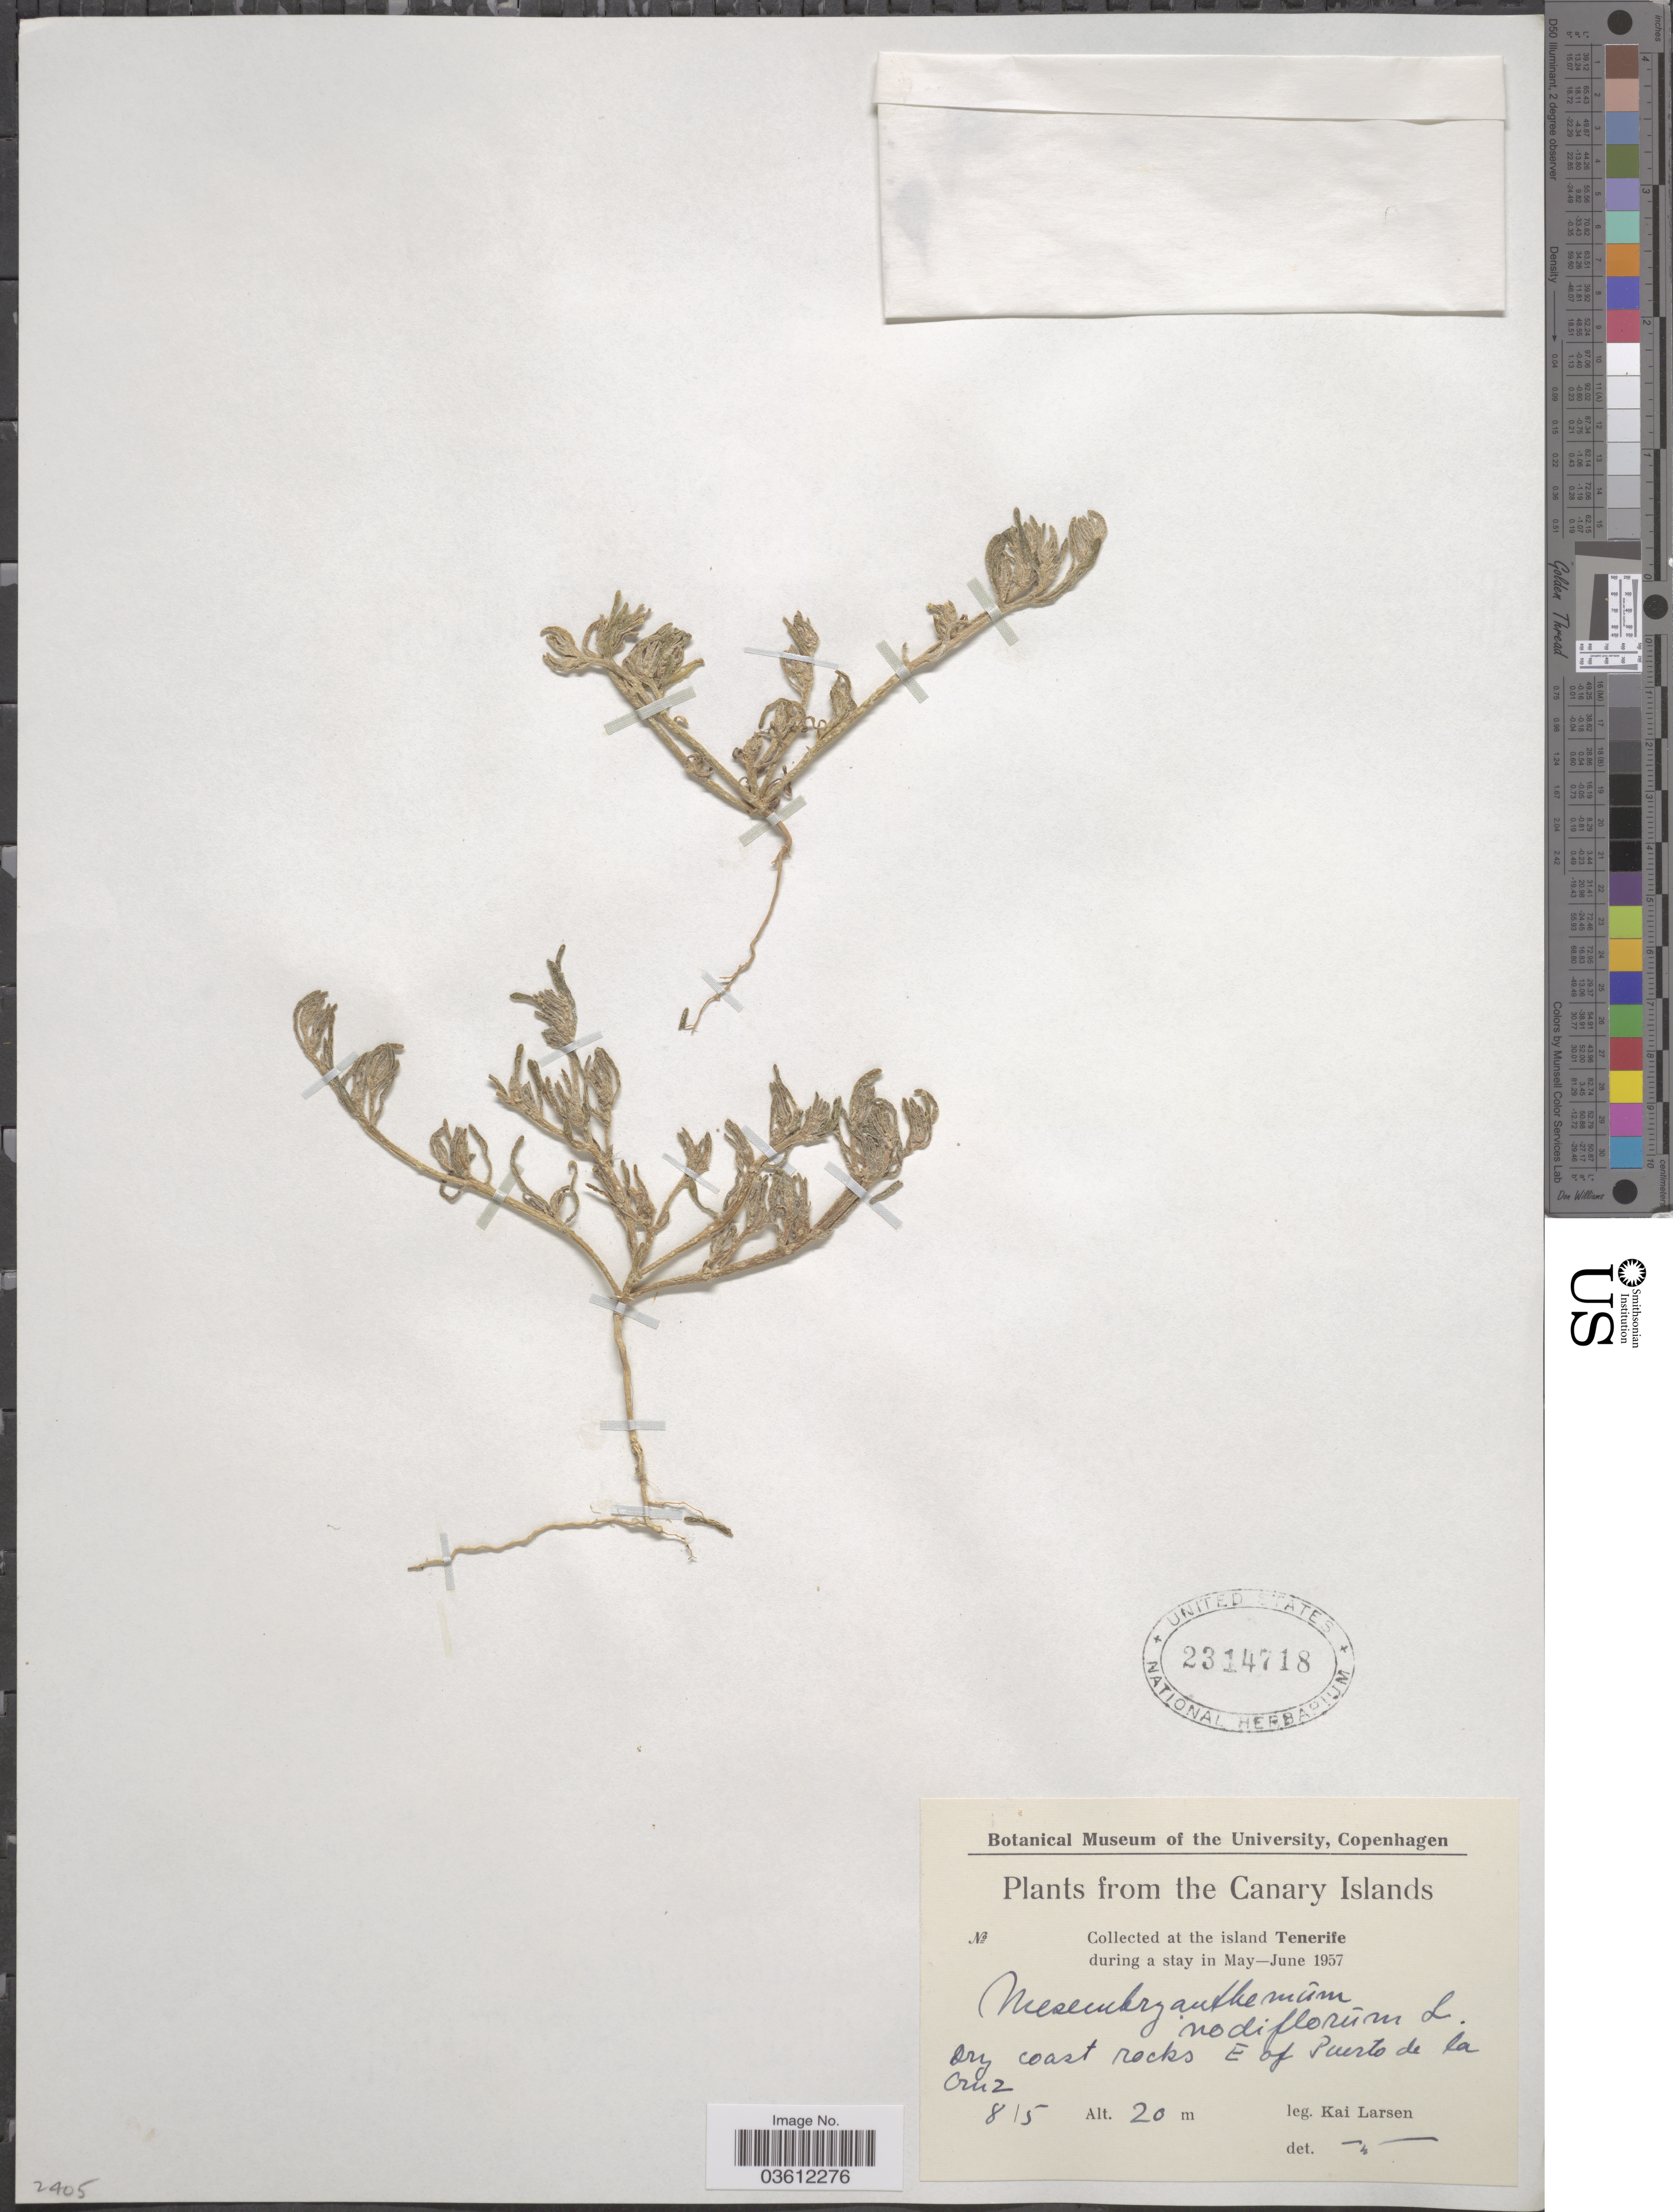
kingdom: Plantae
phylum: Tracheophyta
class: Magnoliopsida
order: Caryophyllales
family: Aizoaceae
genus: Mesembryanthemum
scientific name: Mesembryanthemum nodiflorum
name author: L.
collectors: K. Larsen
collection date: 1957-05-08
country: Spain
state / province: Canarias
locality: The Canary Islands. Island Tenerife. Dry coast rocks E of Puerto de la Cruz.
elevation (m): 20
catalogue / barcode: US 2314718